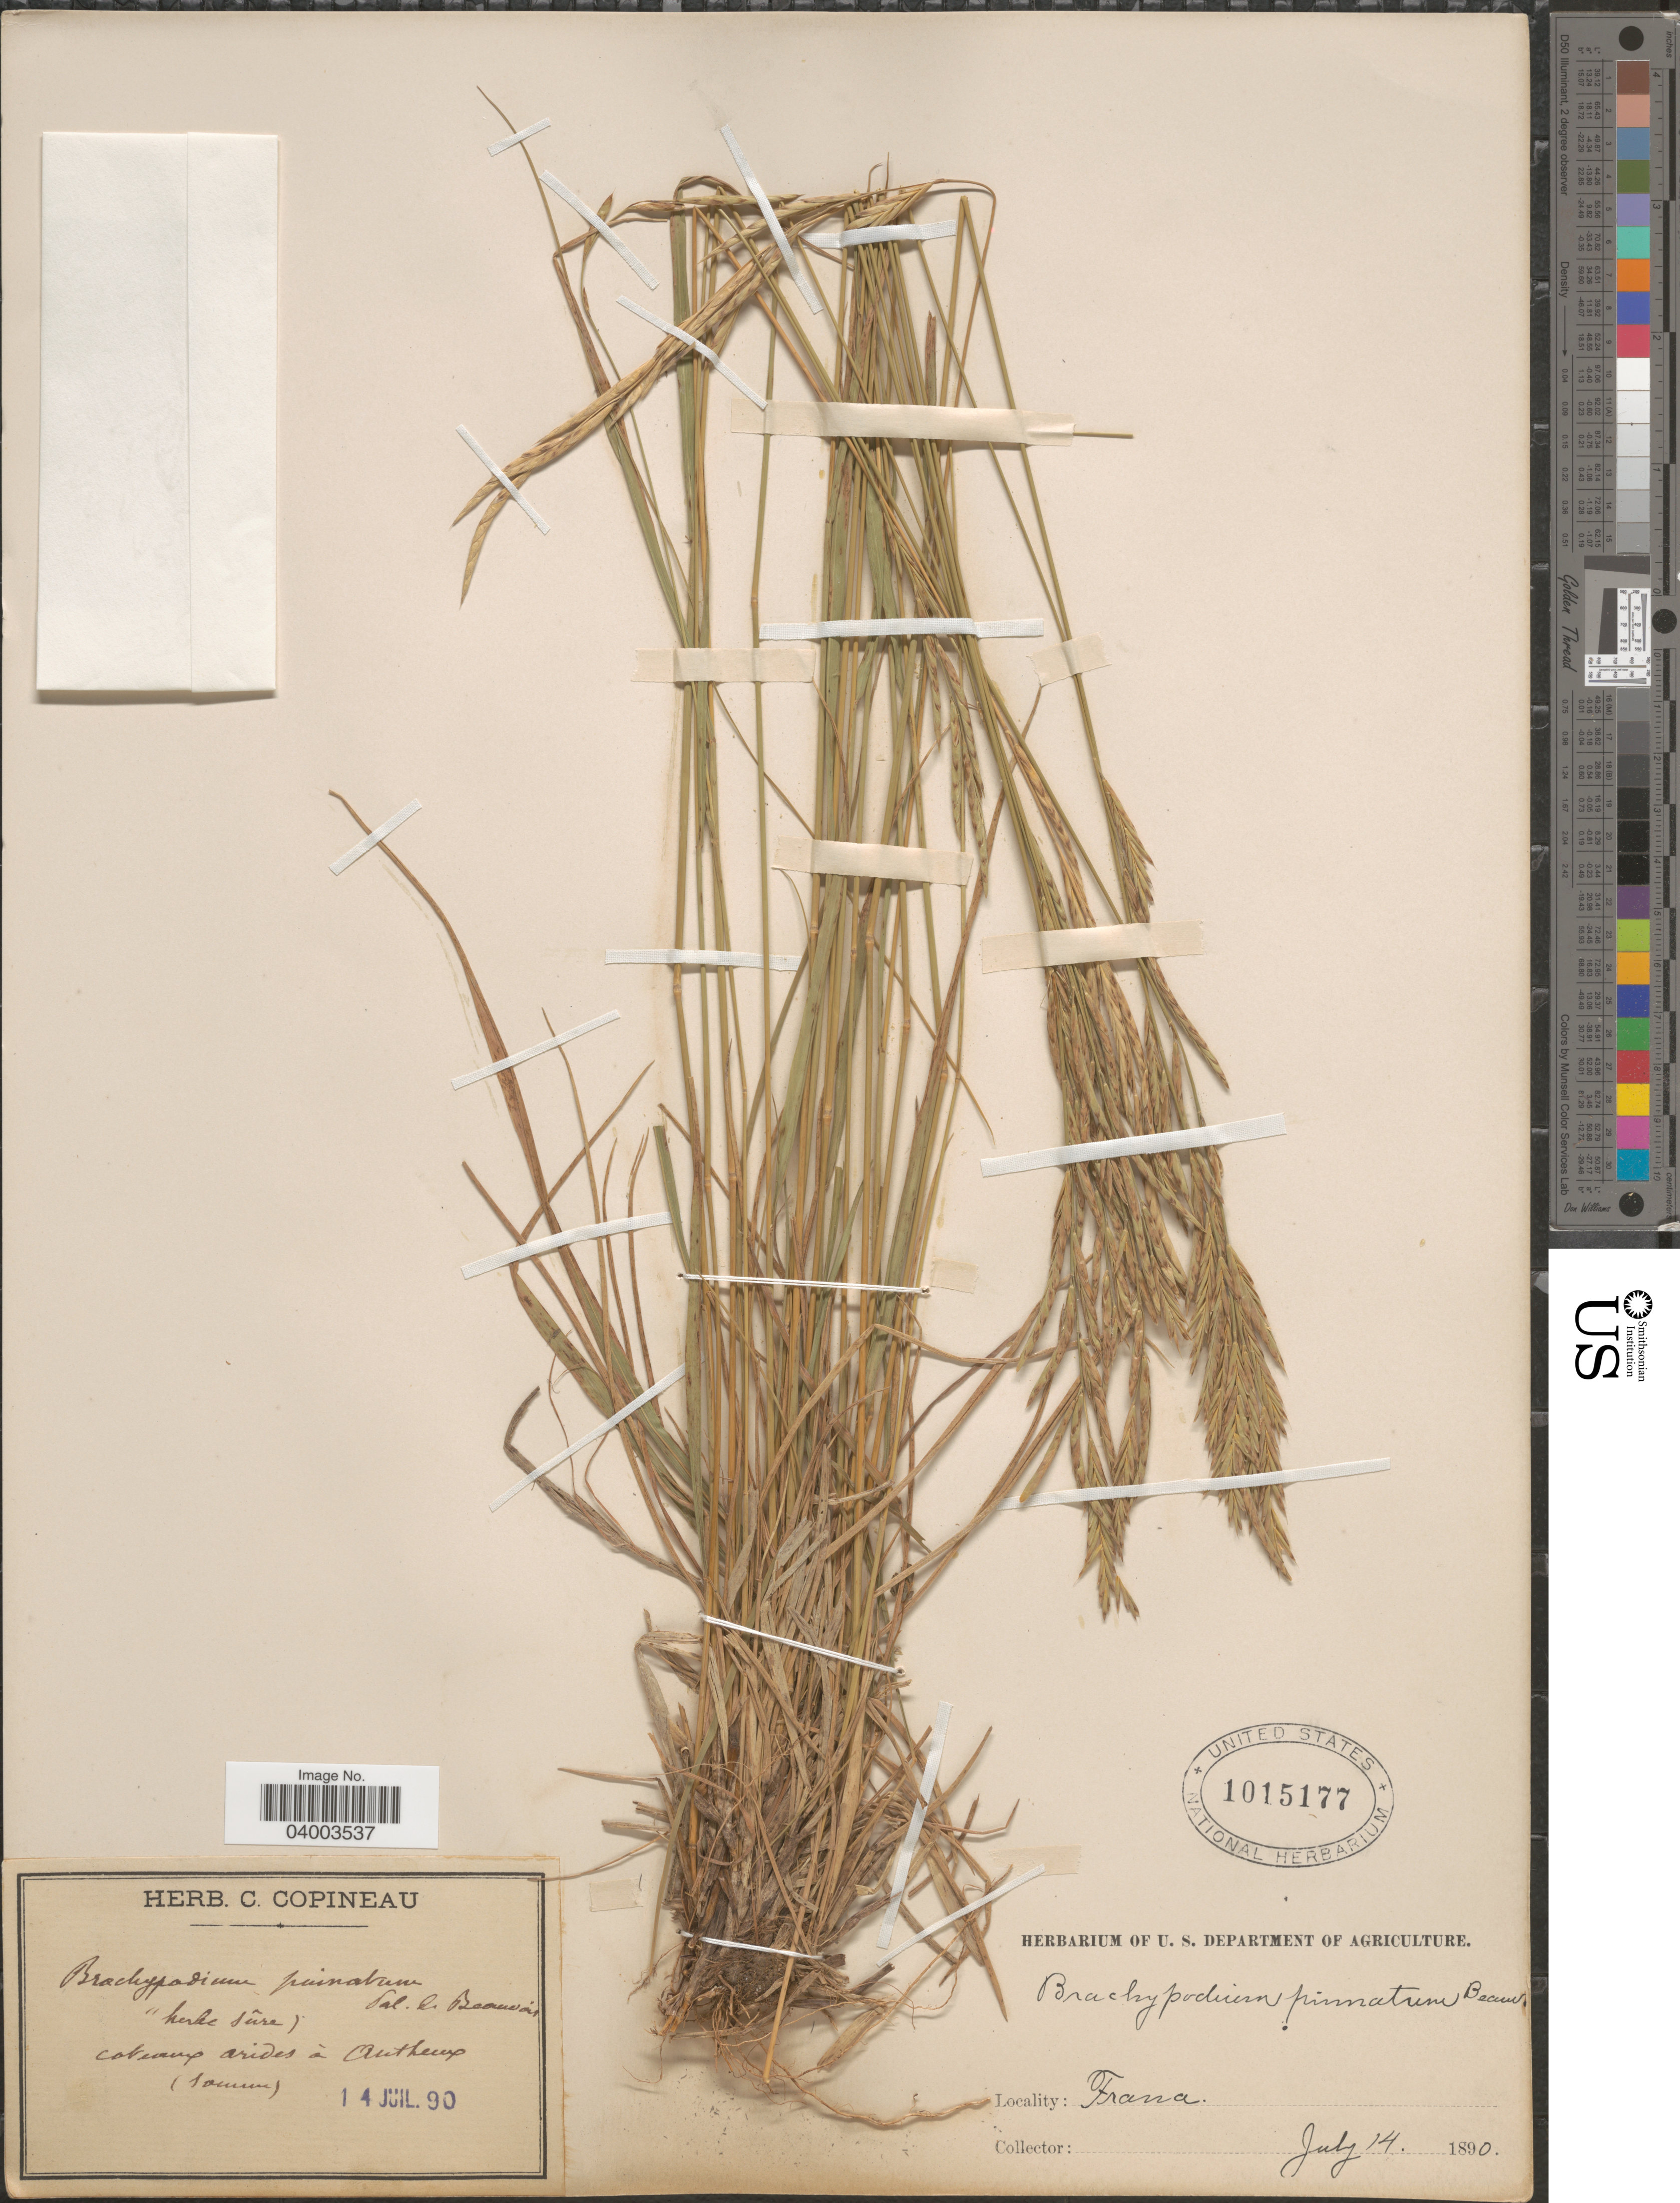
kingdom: Plantae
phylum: Tracheophyta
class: Liliopsida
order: Poales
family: Poaceae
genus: Brachypodium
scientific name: Brachypodium pinnatum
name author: (L.) P. Beauv.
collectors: ex herb. C. Copineau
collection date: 1890-07-14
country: France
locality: Coteaux arides á Autheux (Somme).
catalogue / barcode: US 1015177